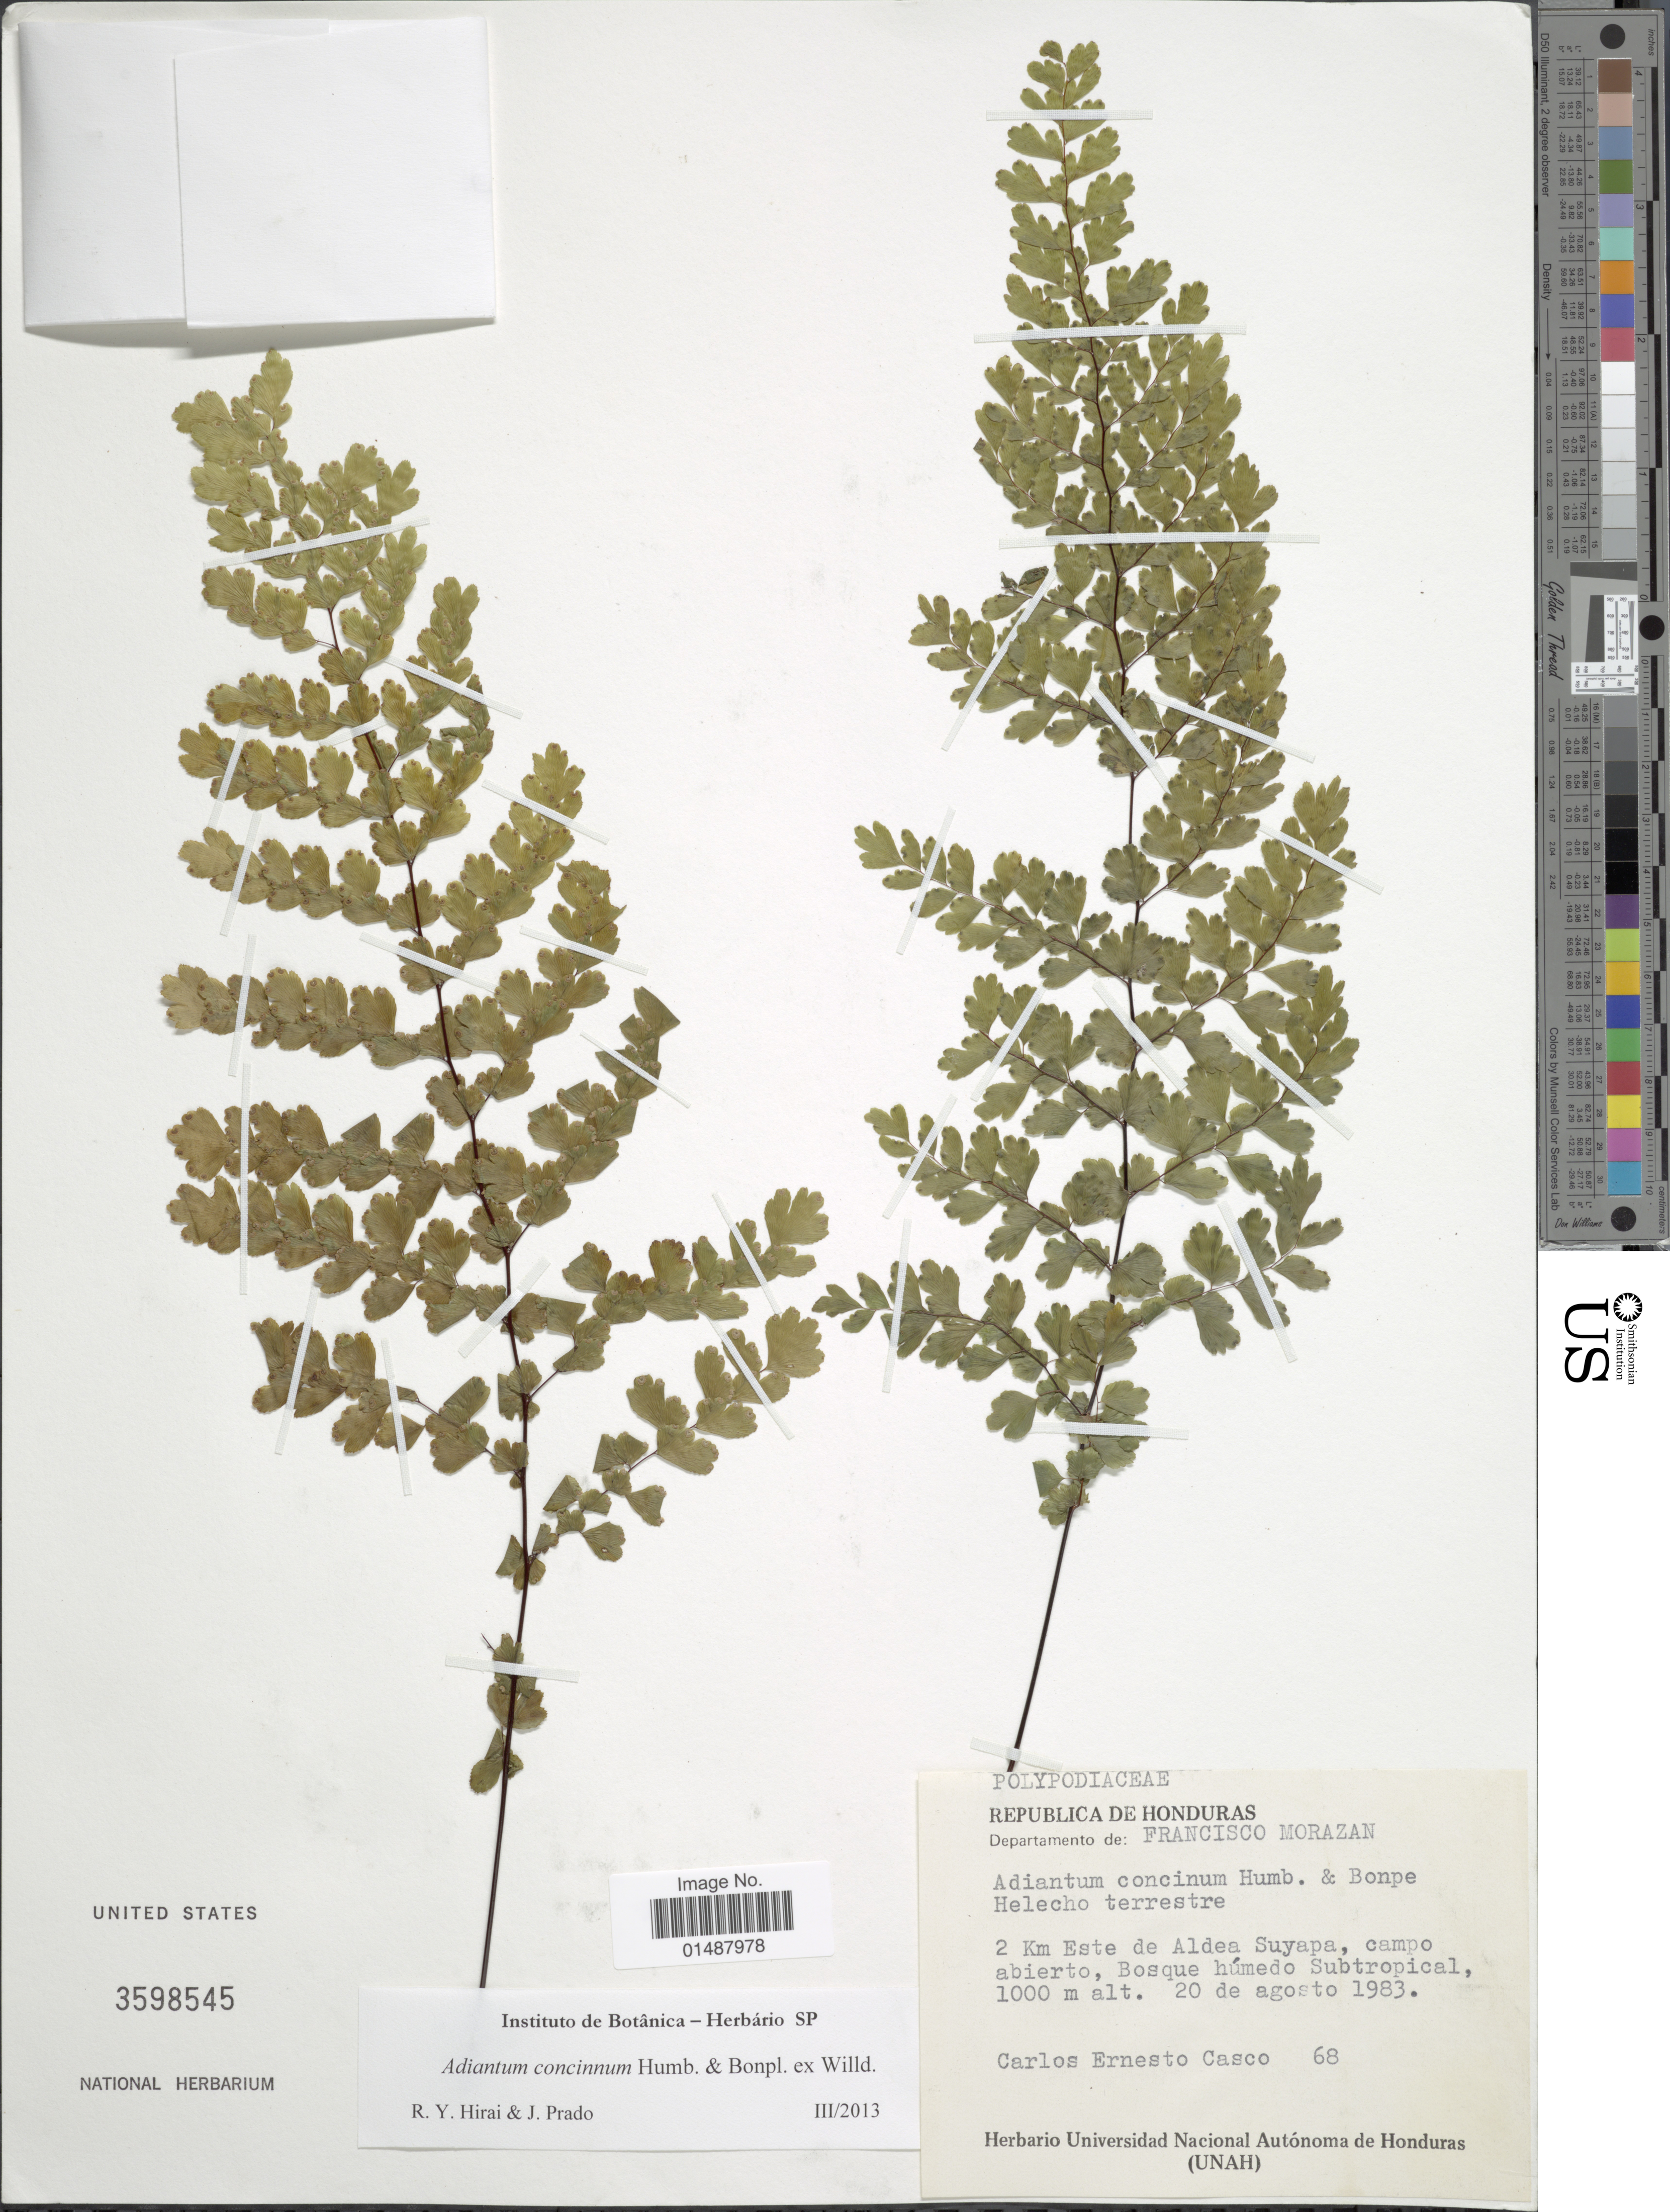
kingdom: Plantae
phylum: Tracheophyta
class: Polypodiopsida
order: Polypodiales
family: Pteridaceae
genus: Adiantum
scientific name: Adiantum concinnum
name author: Humb. & Bonpl. ex Willd.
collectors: C. Casco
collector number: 68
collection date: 1983-08-20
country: Honduras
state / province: Fco. Morazán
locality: Republica De Honduras, Departamento de Francisco Morazan, 2 Km Este de Aldea Suyapa, campo abierto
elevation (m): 1000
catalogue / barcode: US 359845